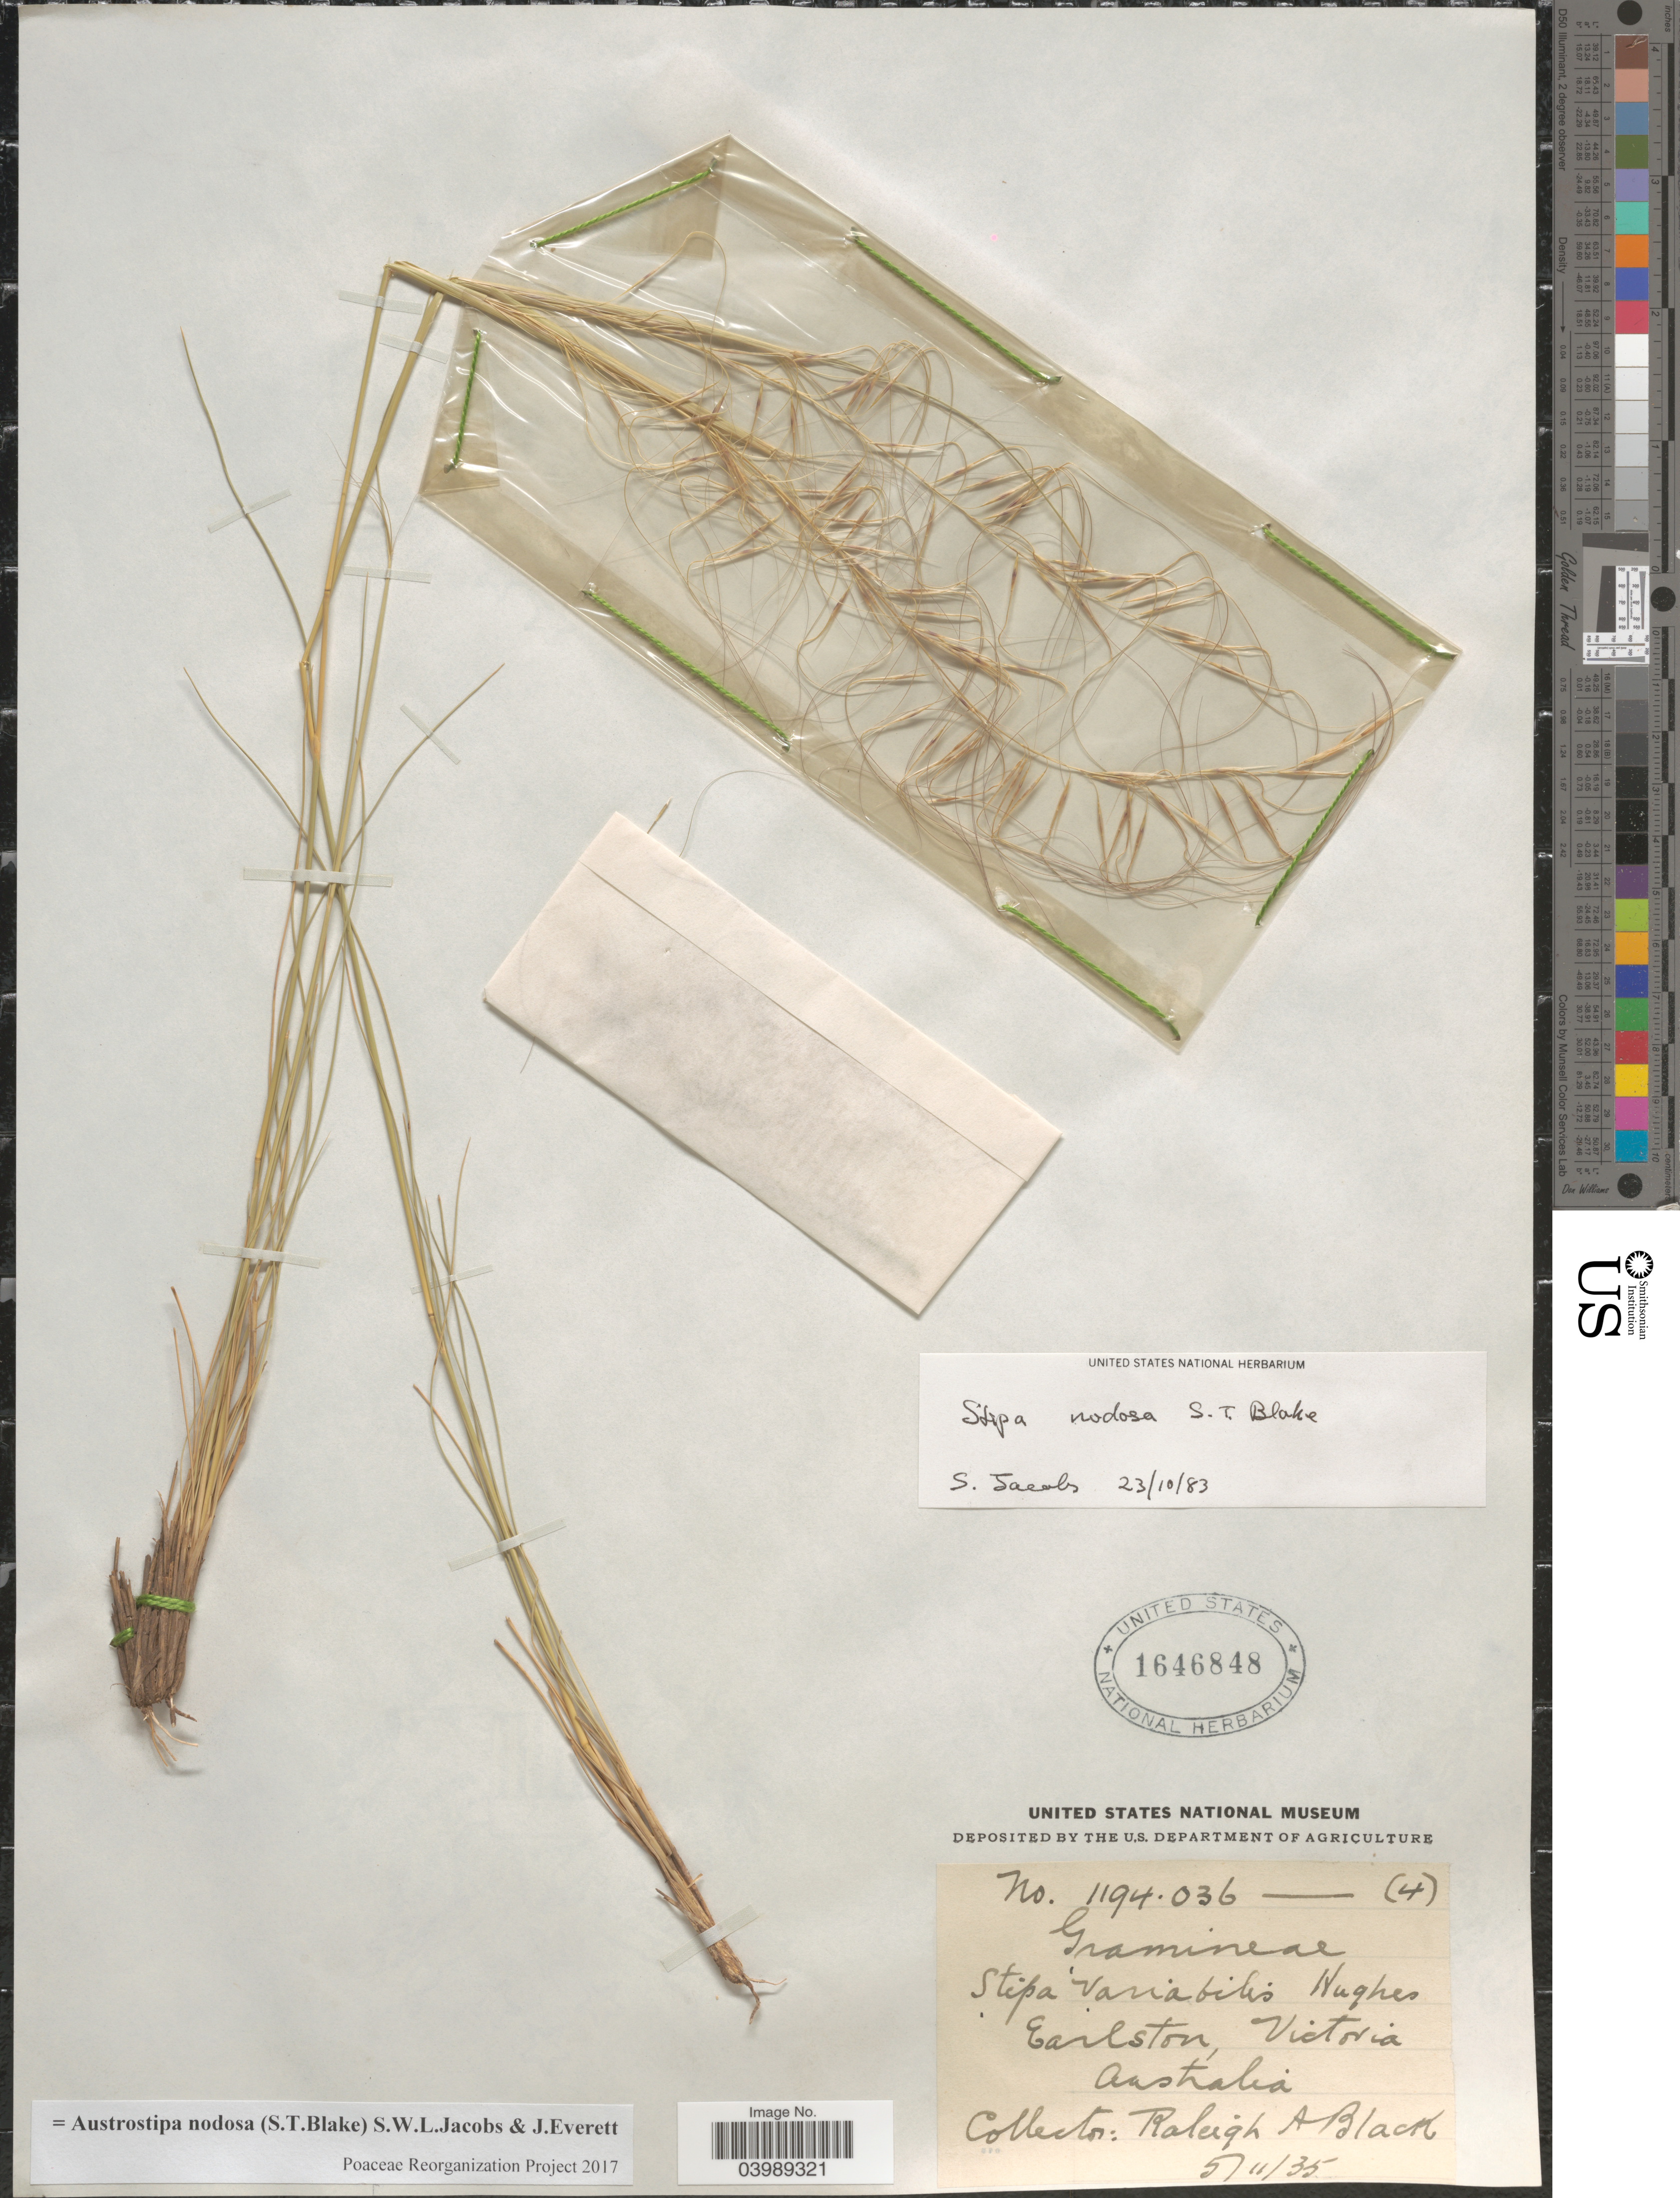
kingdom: Plantae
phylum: Tracheophyta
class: Liliopsida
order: Poales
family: Poaceae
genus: Austrostipa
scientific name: Austrostipa nodosa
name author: (S.T. Blake) S.W.L. Jacobs & J. Everett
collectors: R. A. Black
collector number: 1194.036/4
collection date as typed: Transcribed d/m/y: 5/11/35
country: Australia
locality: Earlston, Victoria.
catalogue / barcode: US 1646848